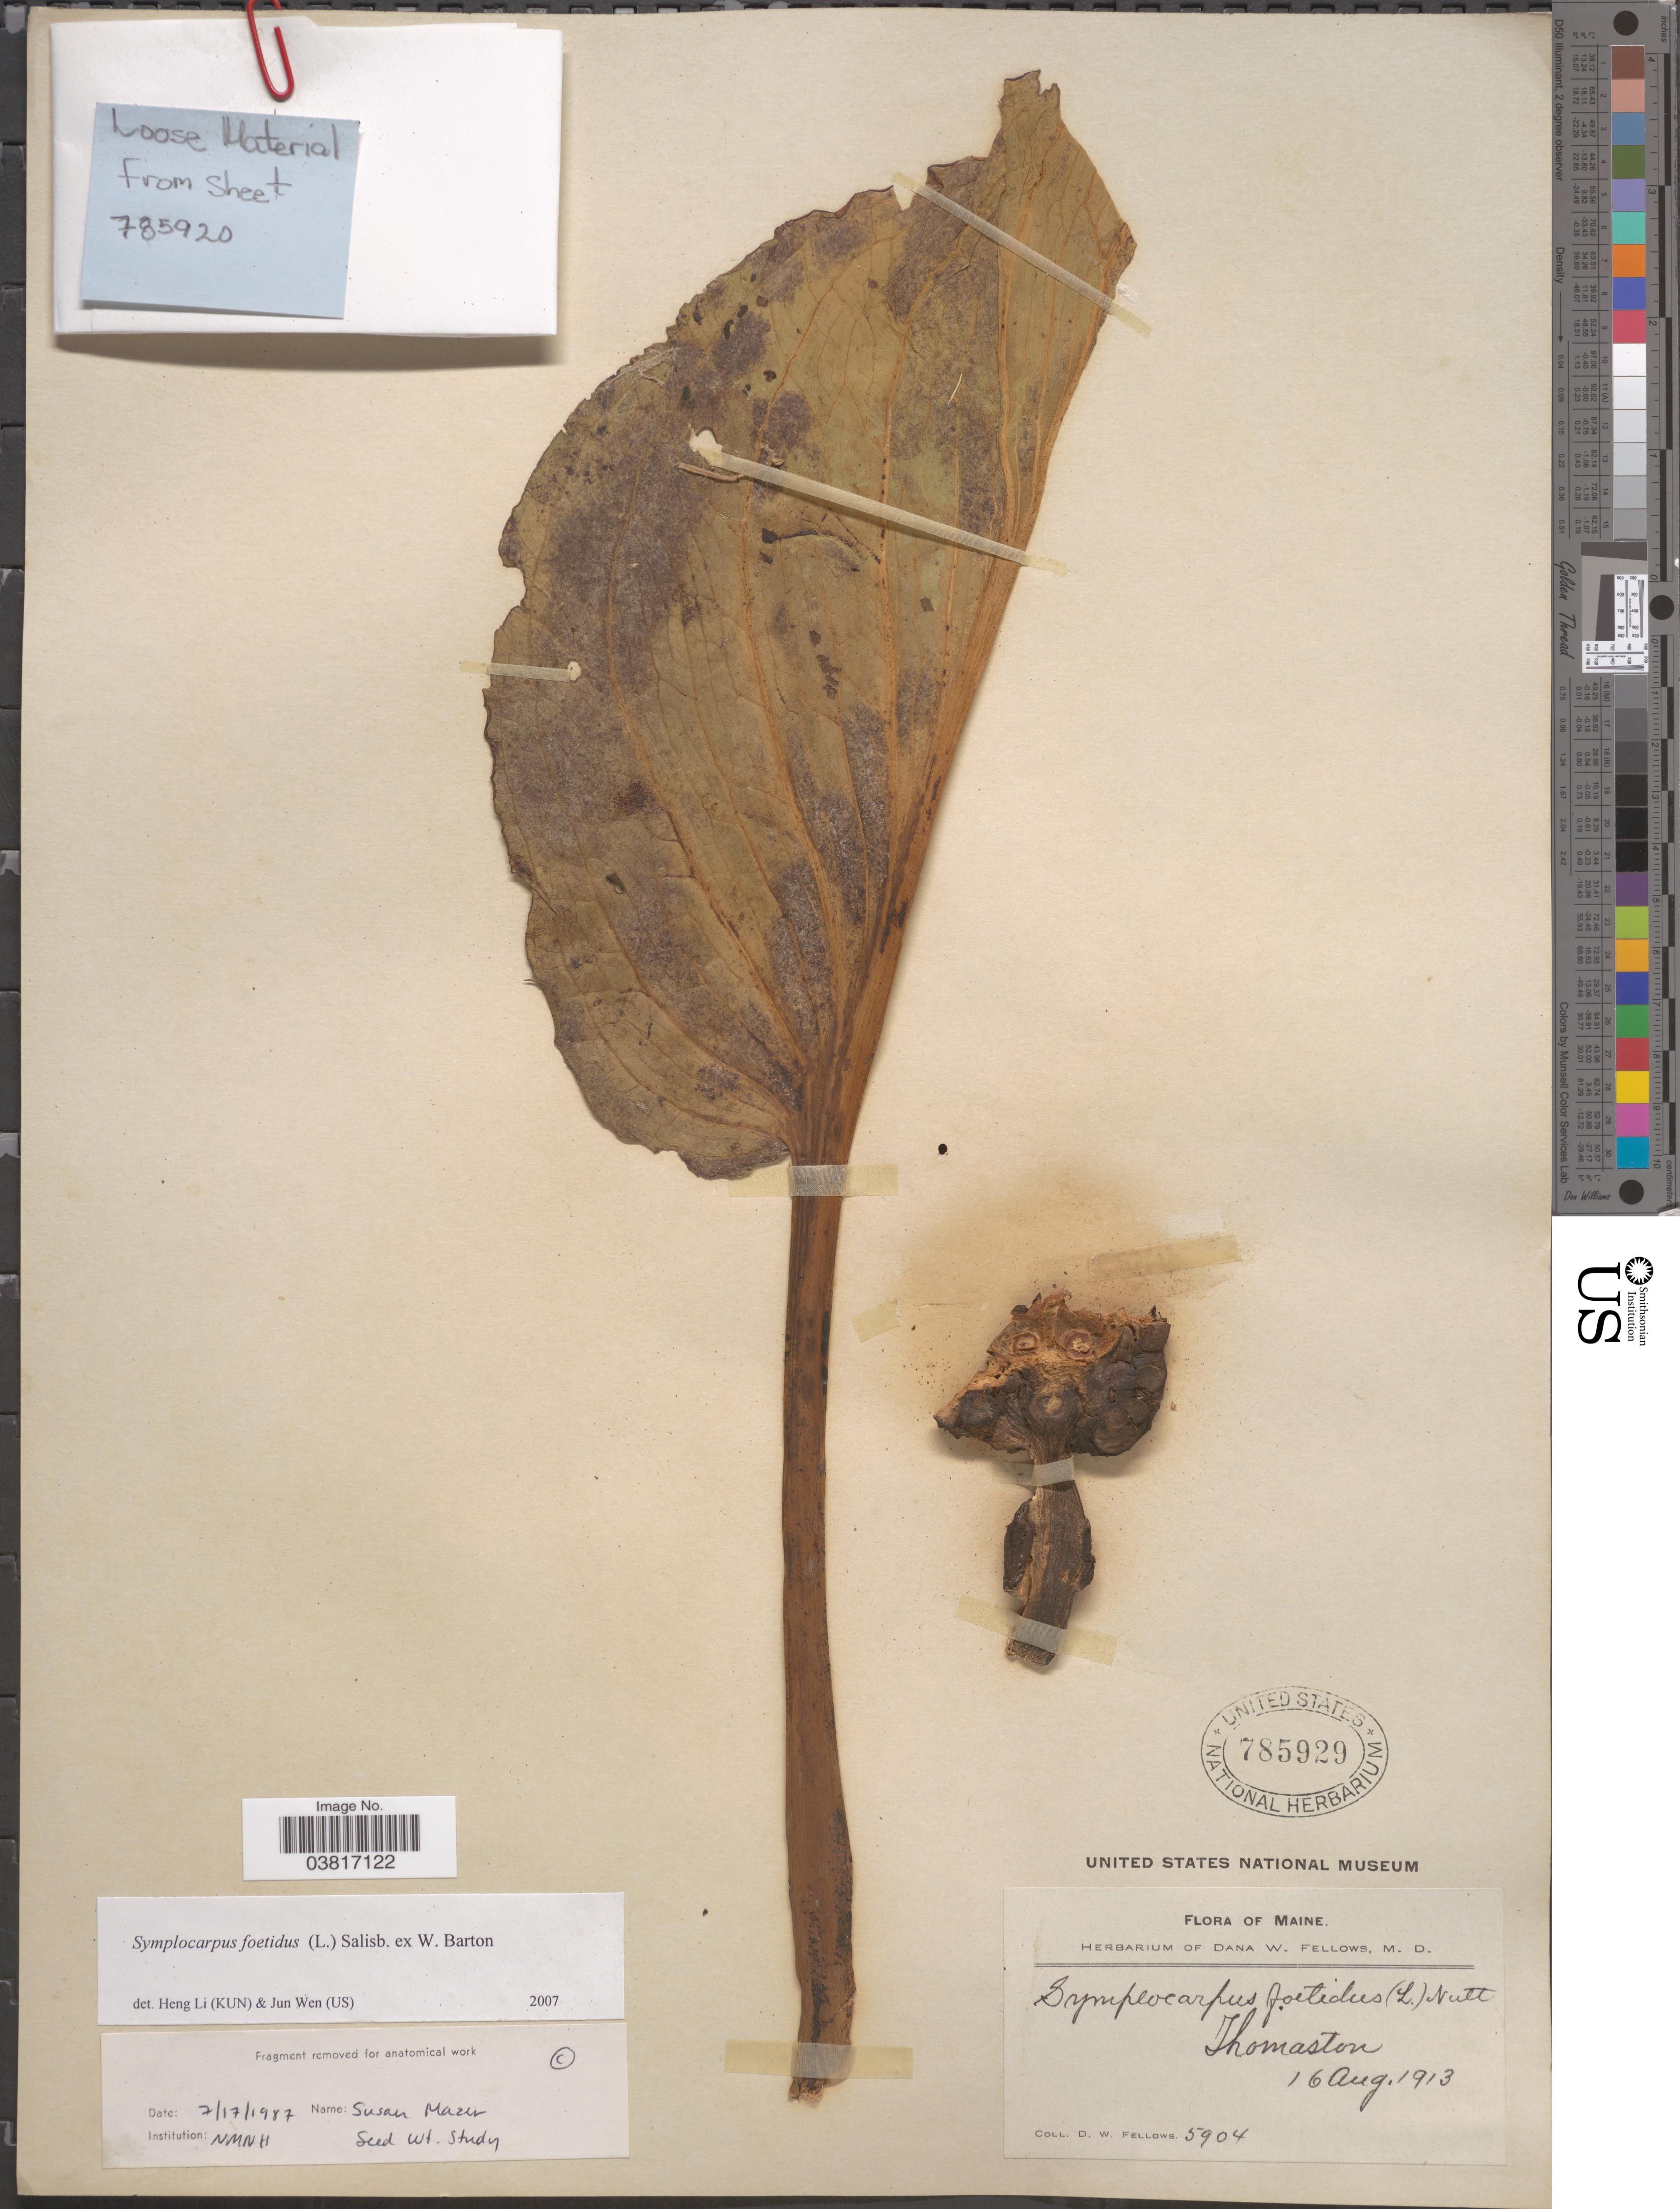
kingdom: Plantae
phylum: Tracheophyta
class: Liliopsida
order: Alismatales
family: Araceae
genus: Symplocarpus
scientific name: Symplocarpus foetidus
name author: (L.) W. Salisb. ex W.P.C. Barton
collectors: D. W. Fellows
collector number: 5904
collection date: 1913-08-16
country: United States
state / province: Maine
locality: Thomaston.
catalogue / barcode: US 785929